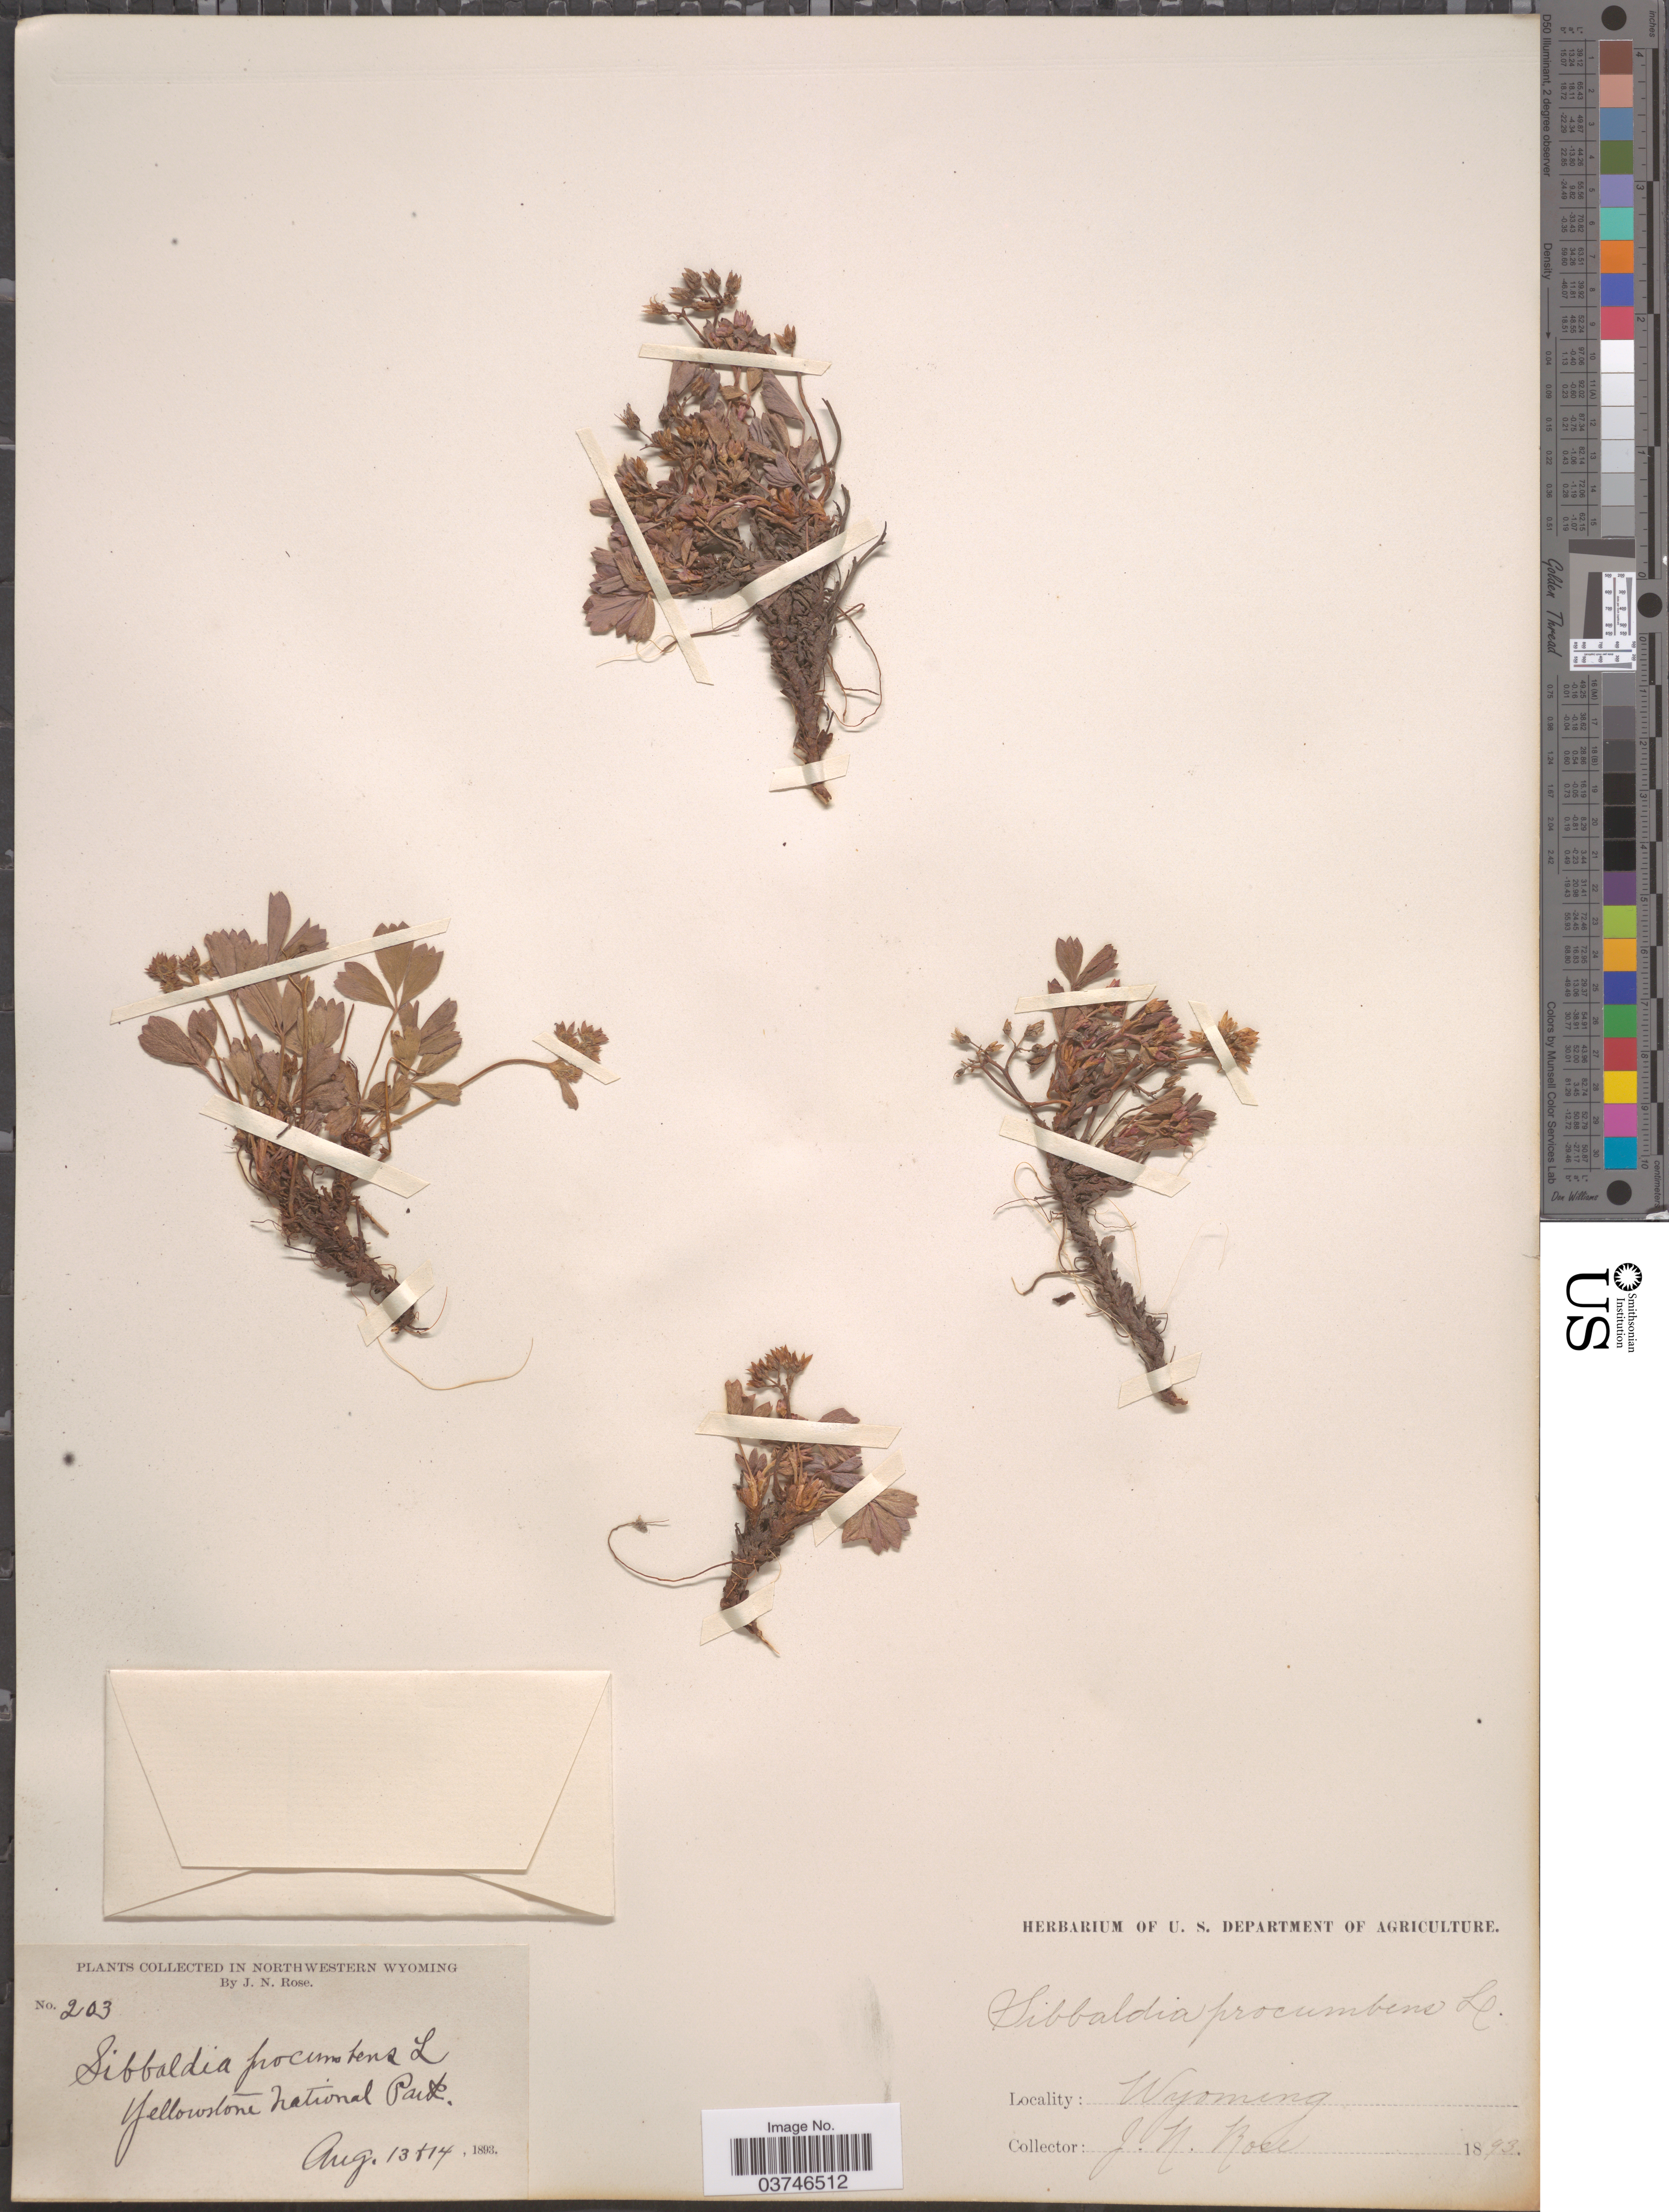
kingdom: Plantae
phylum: Tracheophyta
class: Magnoliopsida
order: Rosales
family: Rosaceae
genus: Sibbaldia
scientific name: Sibbaldia procumbens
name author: L.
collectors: J. N. Rose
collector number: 203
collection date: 1893-08-13/1893-08-14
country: United States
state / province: Wyoming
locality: Northwestern Wyoming. Yellowstone National Park.